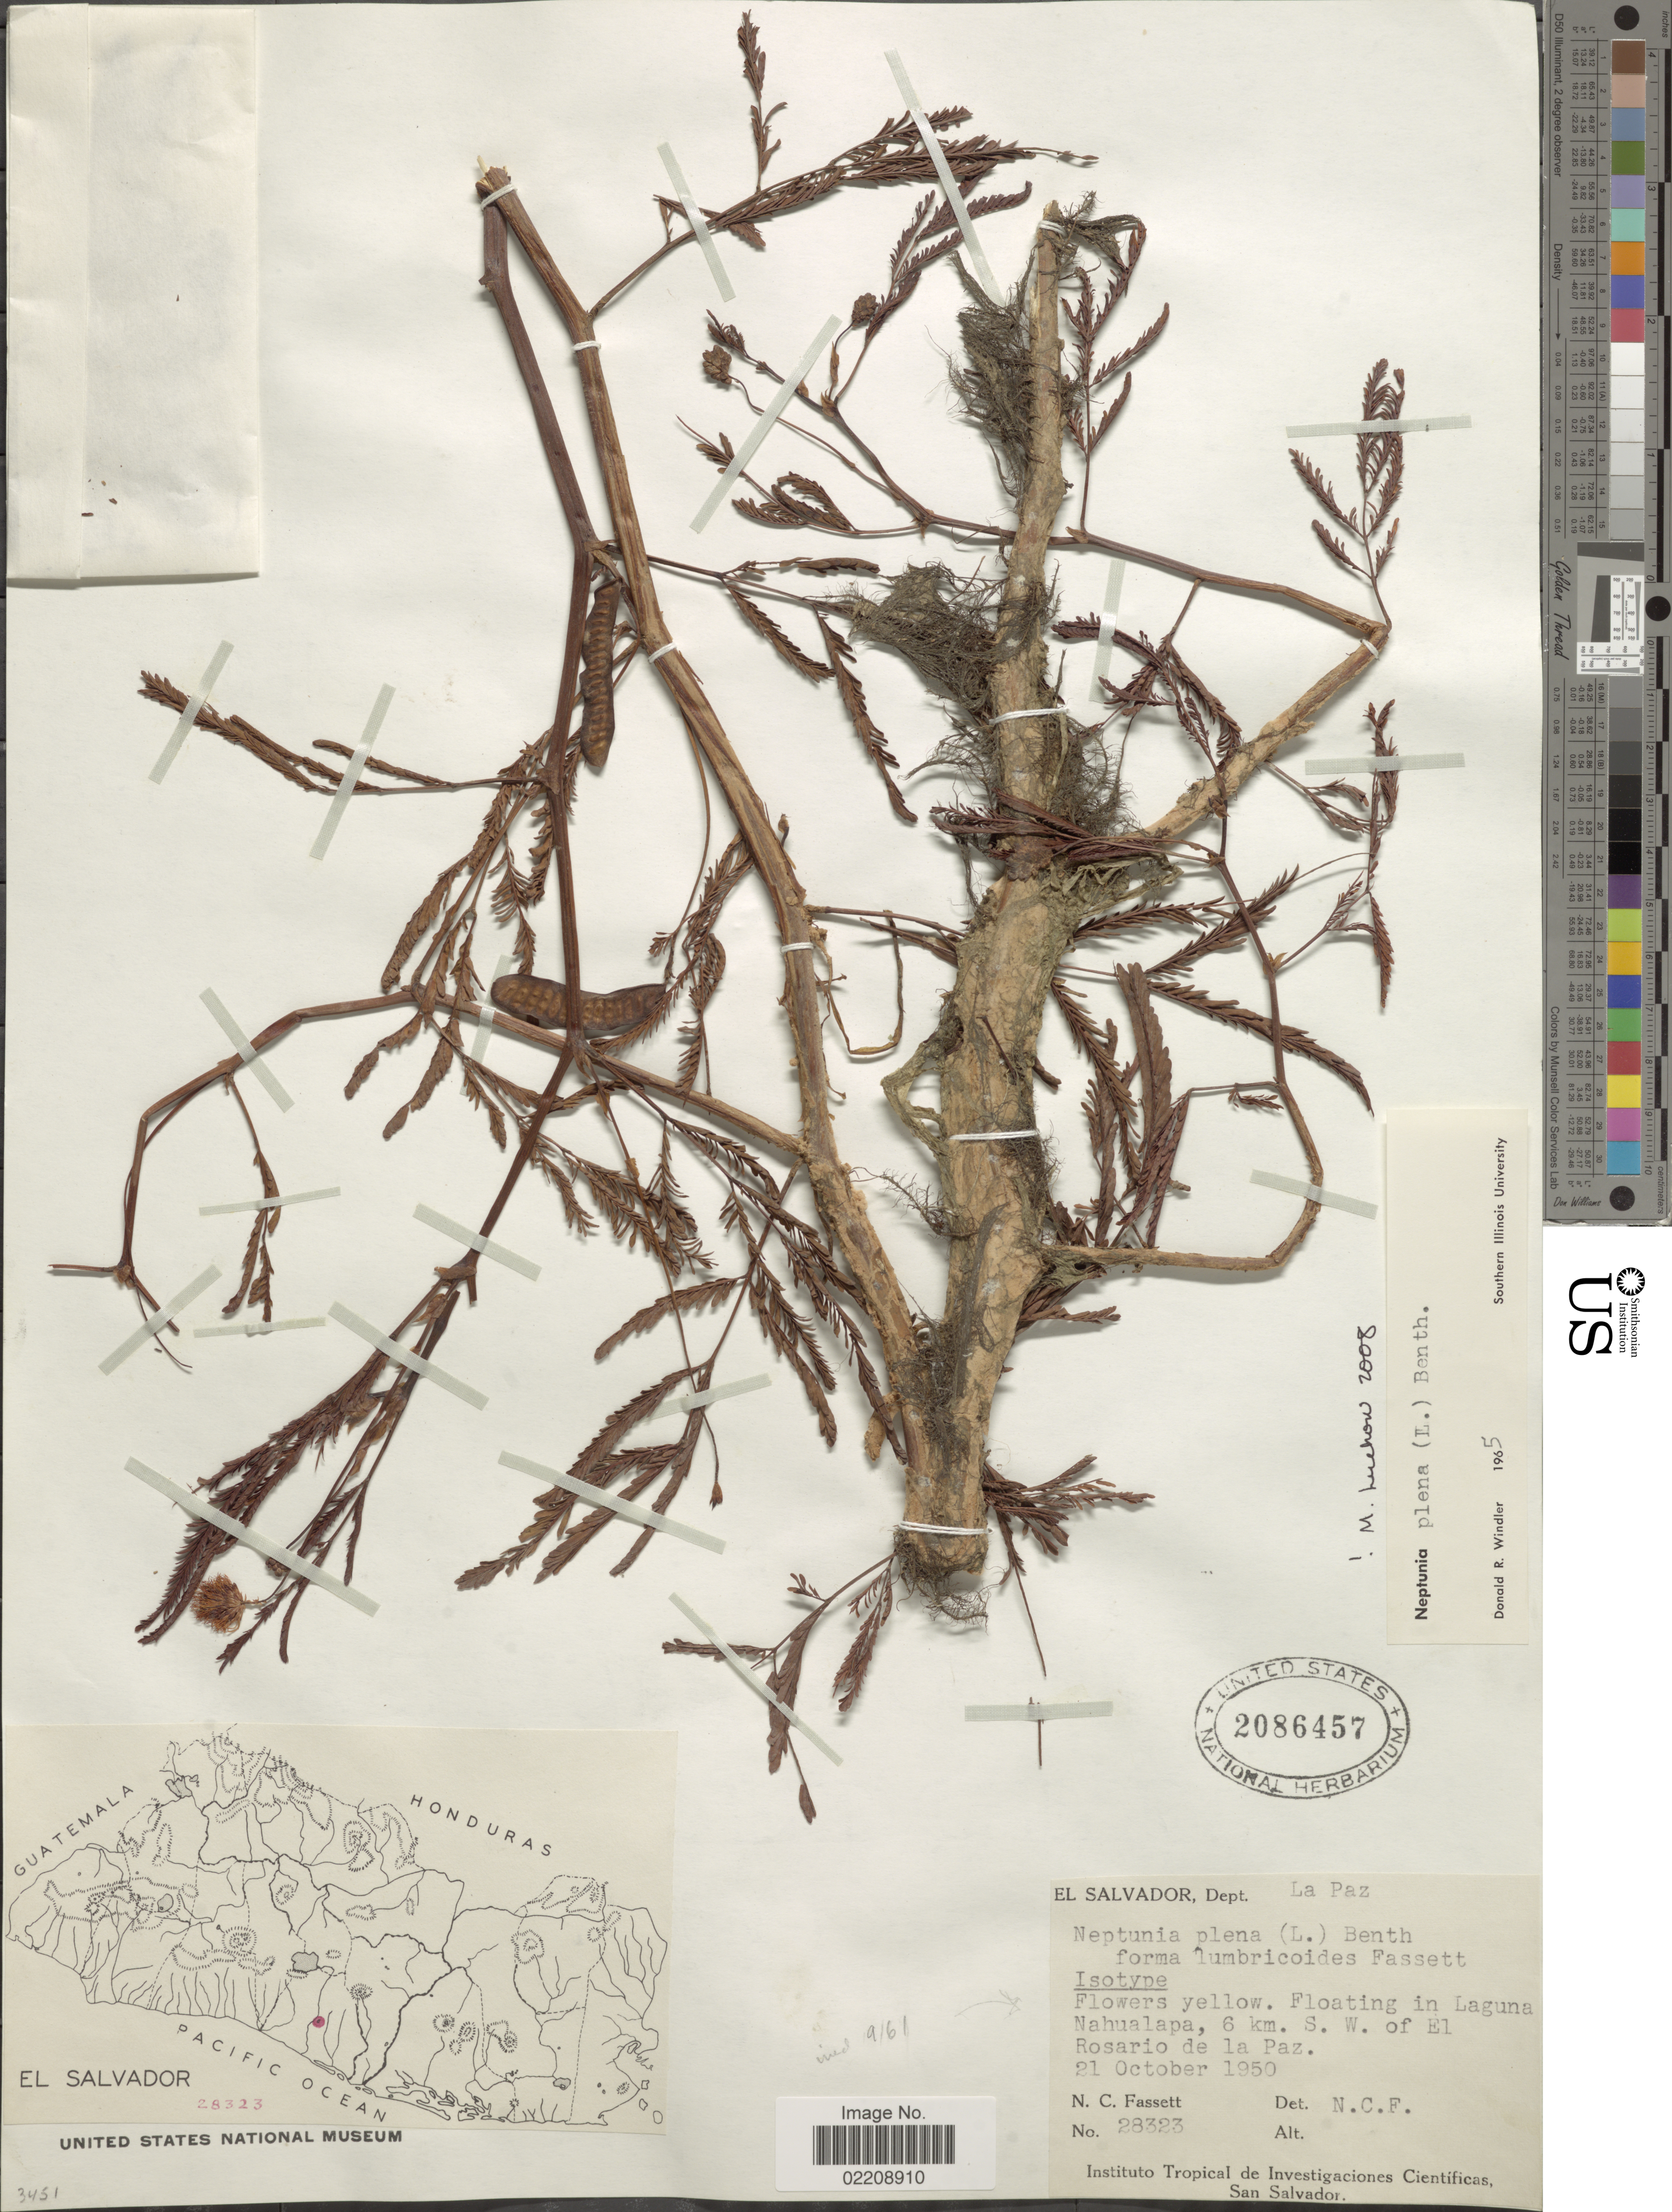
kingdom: Plantae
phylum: Tracheophyta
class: Magnoliopsida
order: Fabales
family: Fabaceae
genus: Neptunia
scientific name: Neptunia plena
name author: (L.) Benth.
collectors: N. C. Fassett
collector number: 28323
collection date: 1950-10-21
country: El Salvador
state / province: La Paz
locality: Floating in Laguna Nahualapa, 6 km. S.W. of El Rosario de la Paz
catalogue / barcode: US 2086457